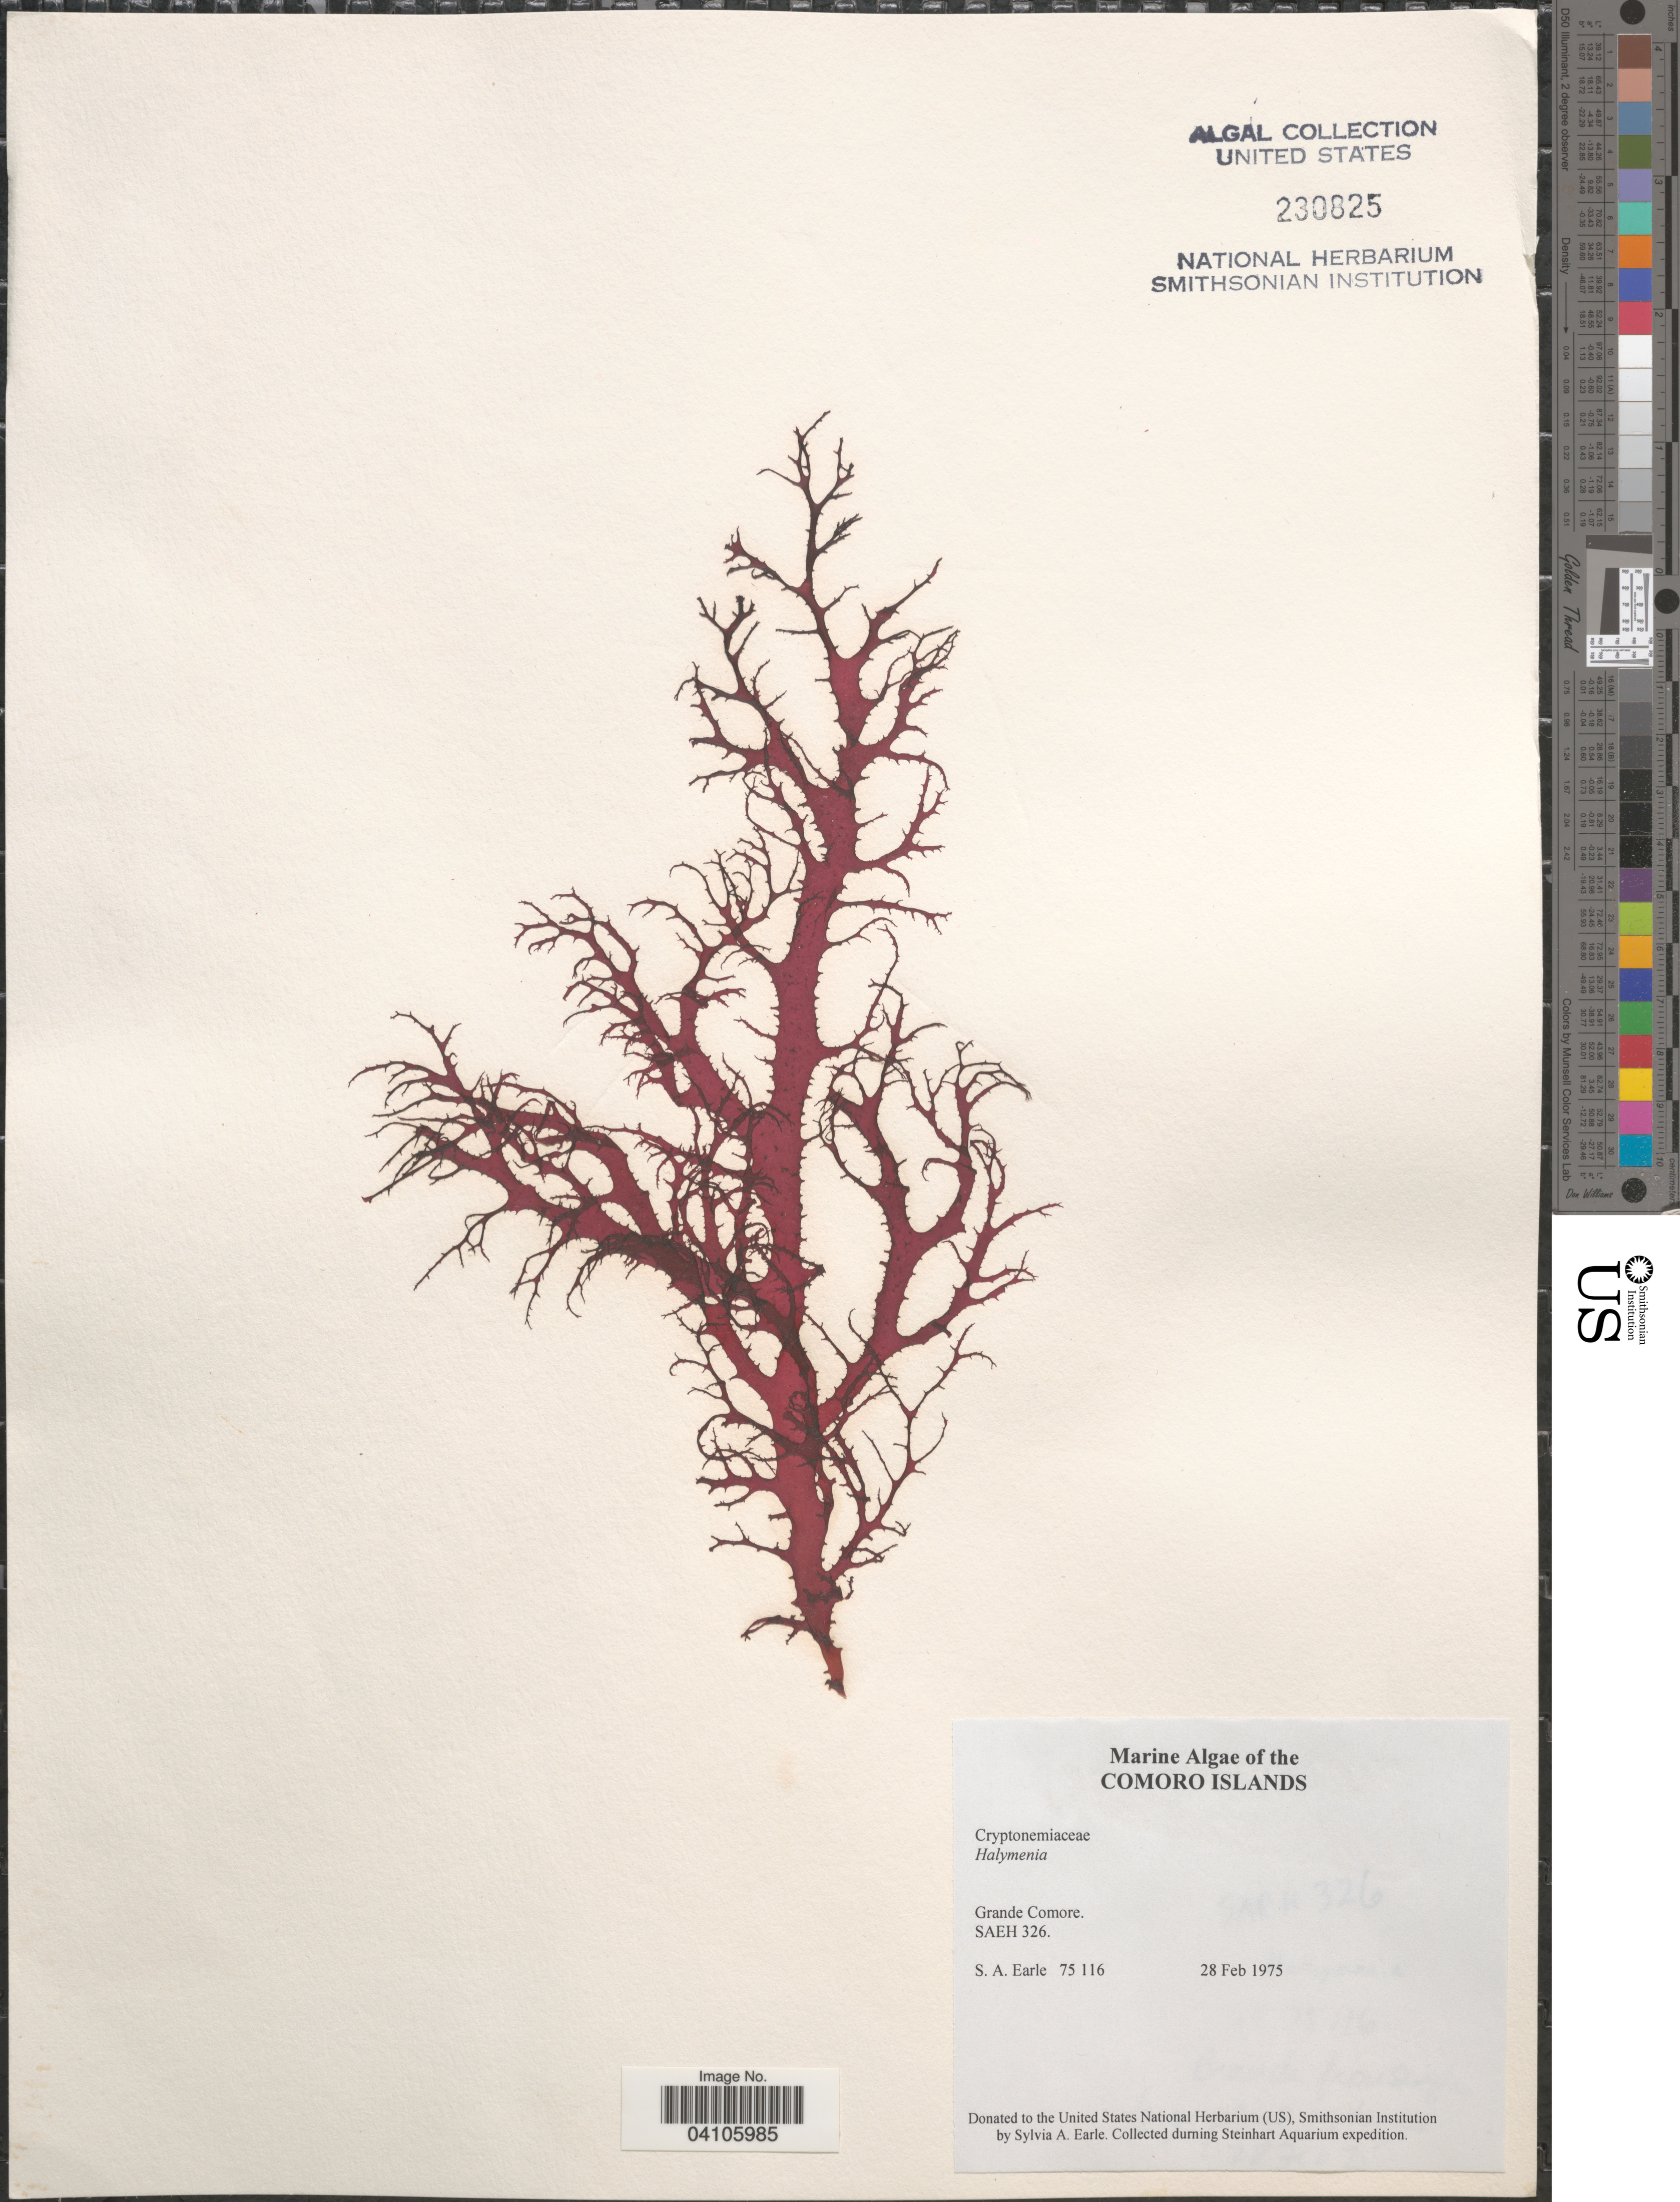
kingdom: Plantae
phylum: Rhodophyta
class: Florideophyceae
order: Halymeniales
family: Halymeniaceae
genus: Halymenia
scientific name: Halymenia sp.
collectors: S. A. Earle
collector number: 75116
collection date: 1975-02-28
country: Comoros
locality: Grande Comore. Steinhart Aquarium expedition.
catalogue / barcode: US 230825